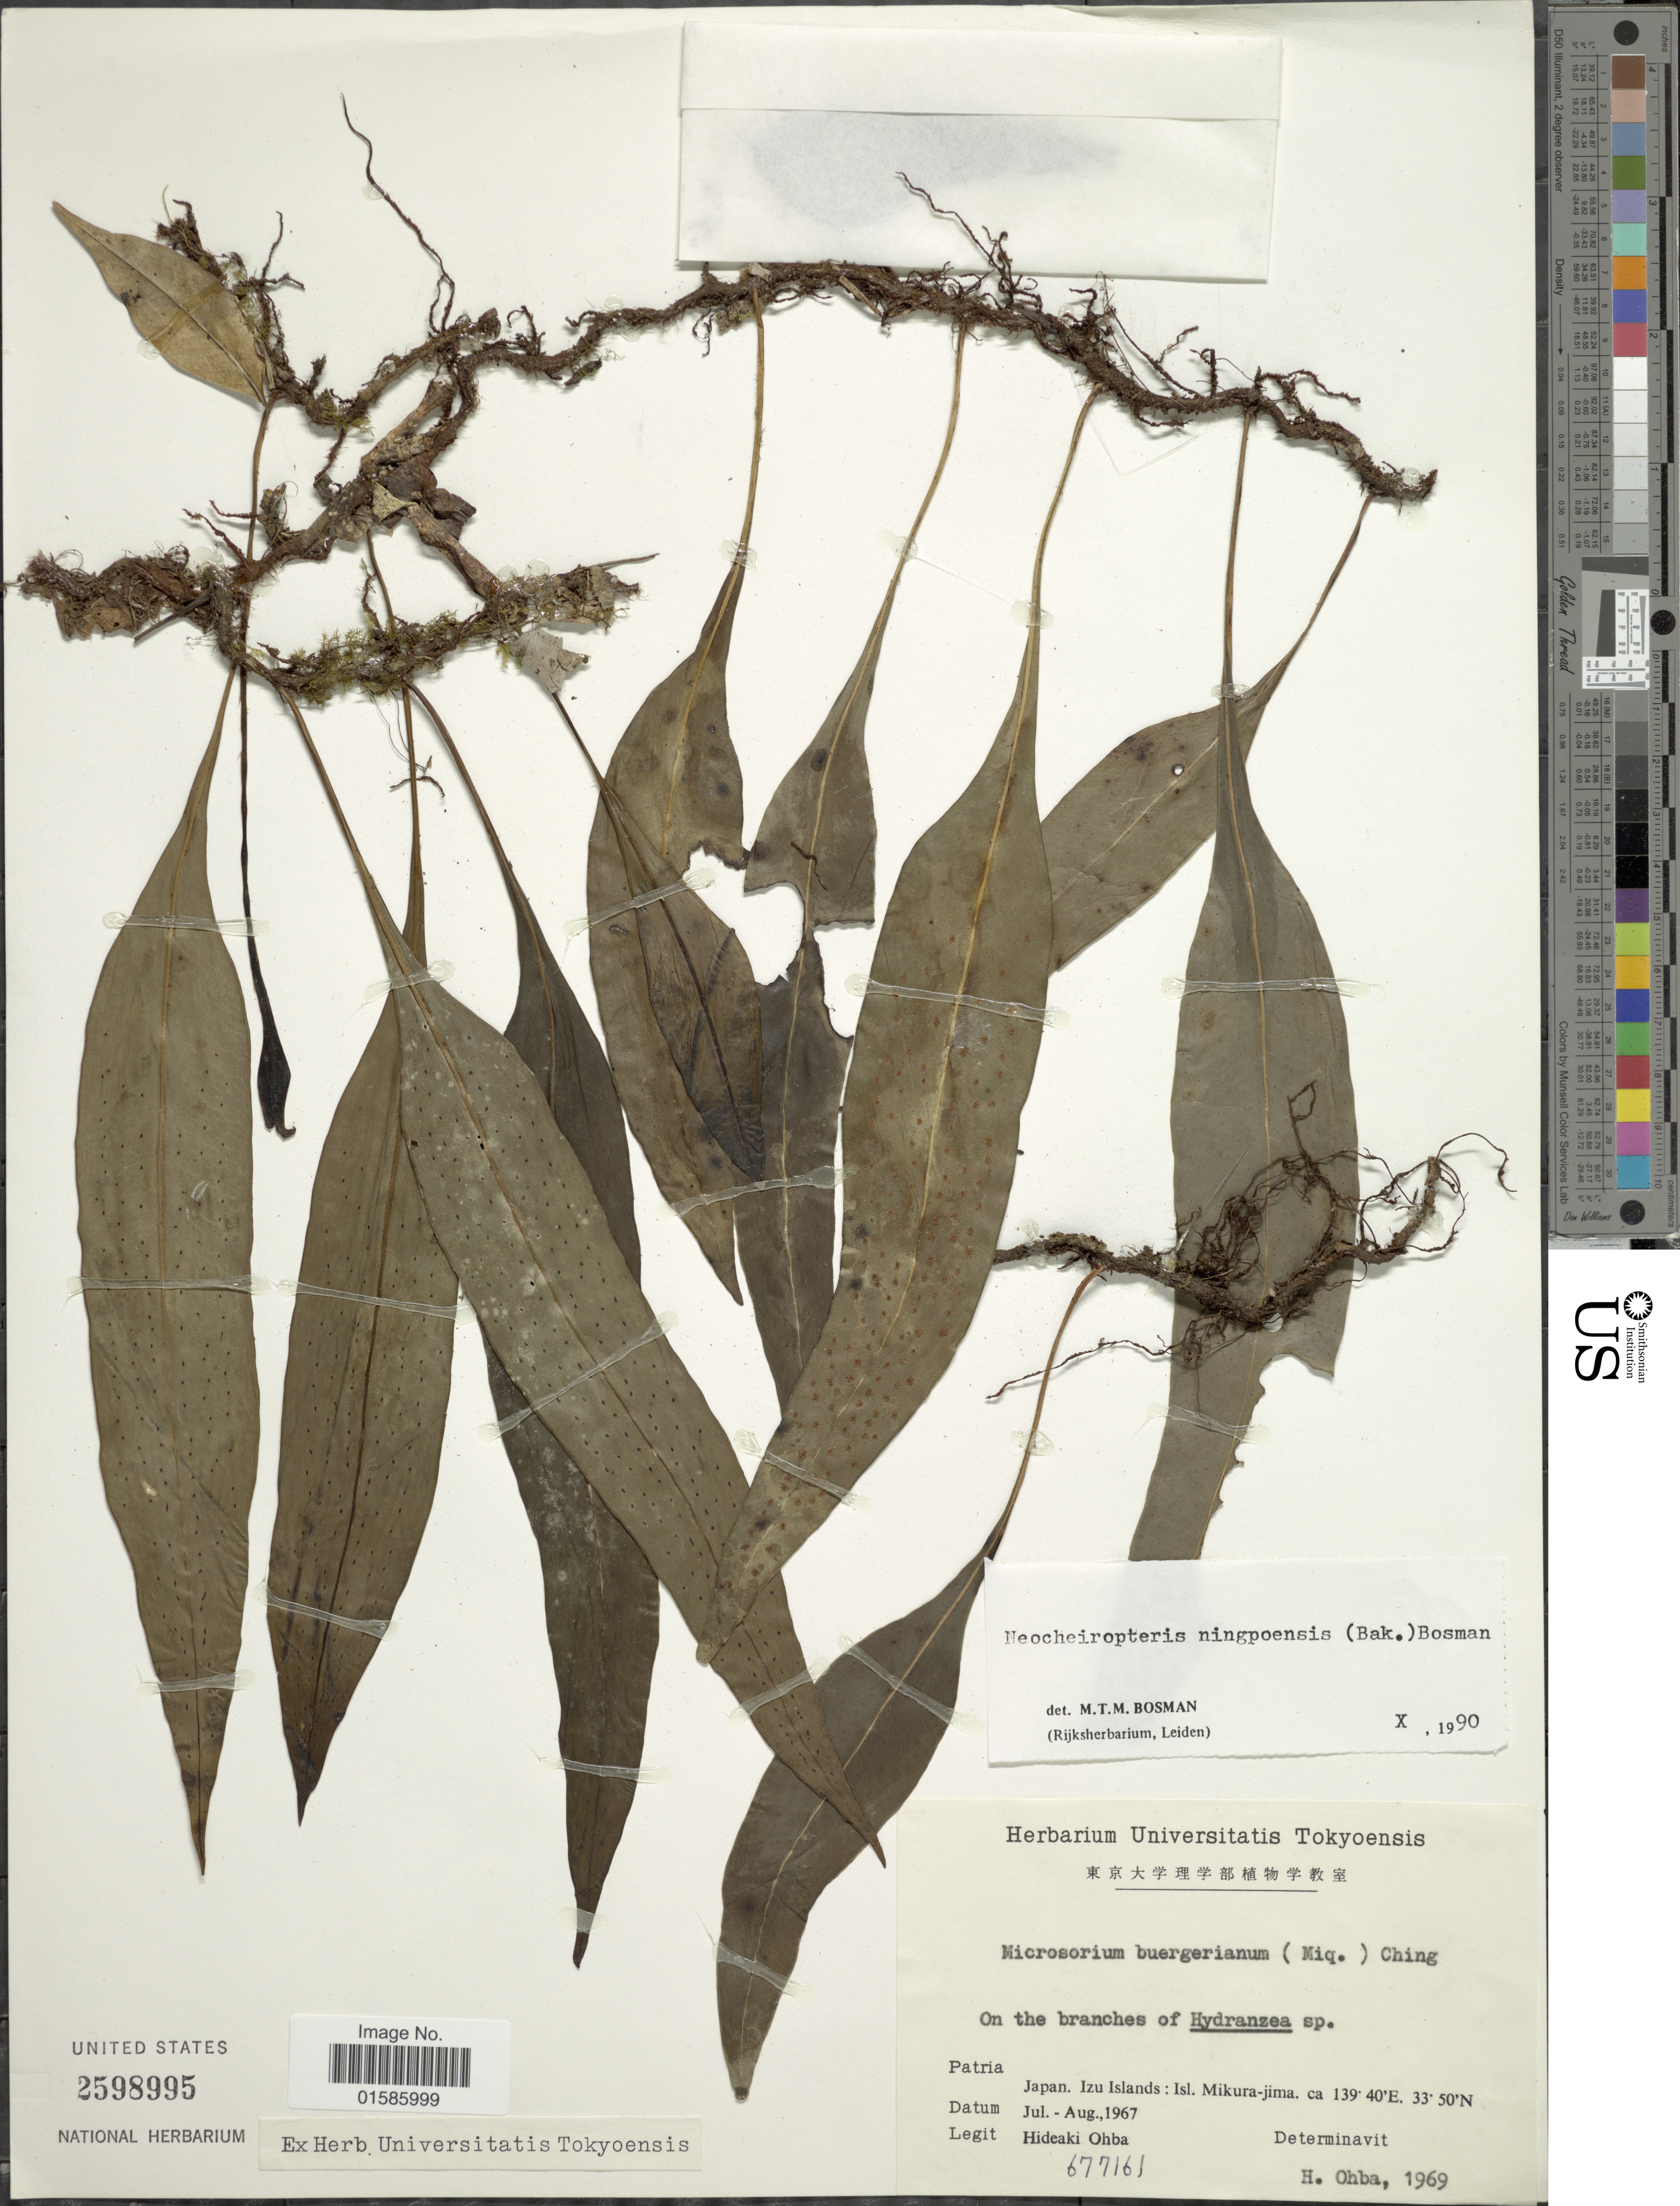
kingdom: Plantae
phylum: Tracheophyta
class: Polypodiopsida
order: Polypodiales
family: Polypodiaceae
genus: Microsorum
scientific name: Microsorum ningpoensis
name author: (Baker)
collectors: H. Ohba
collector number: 677161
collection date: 1967-07/1967-08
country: Japan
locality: Izu Islands: Isl. Mikura-jima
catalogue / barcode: US 2598995